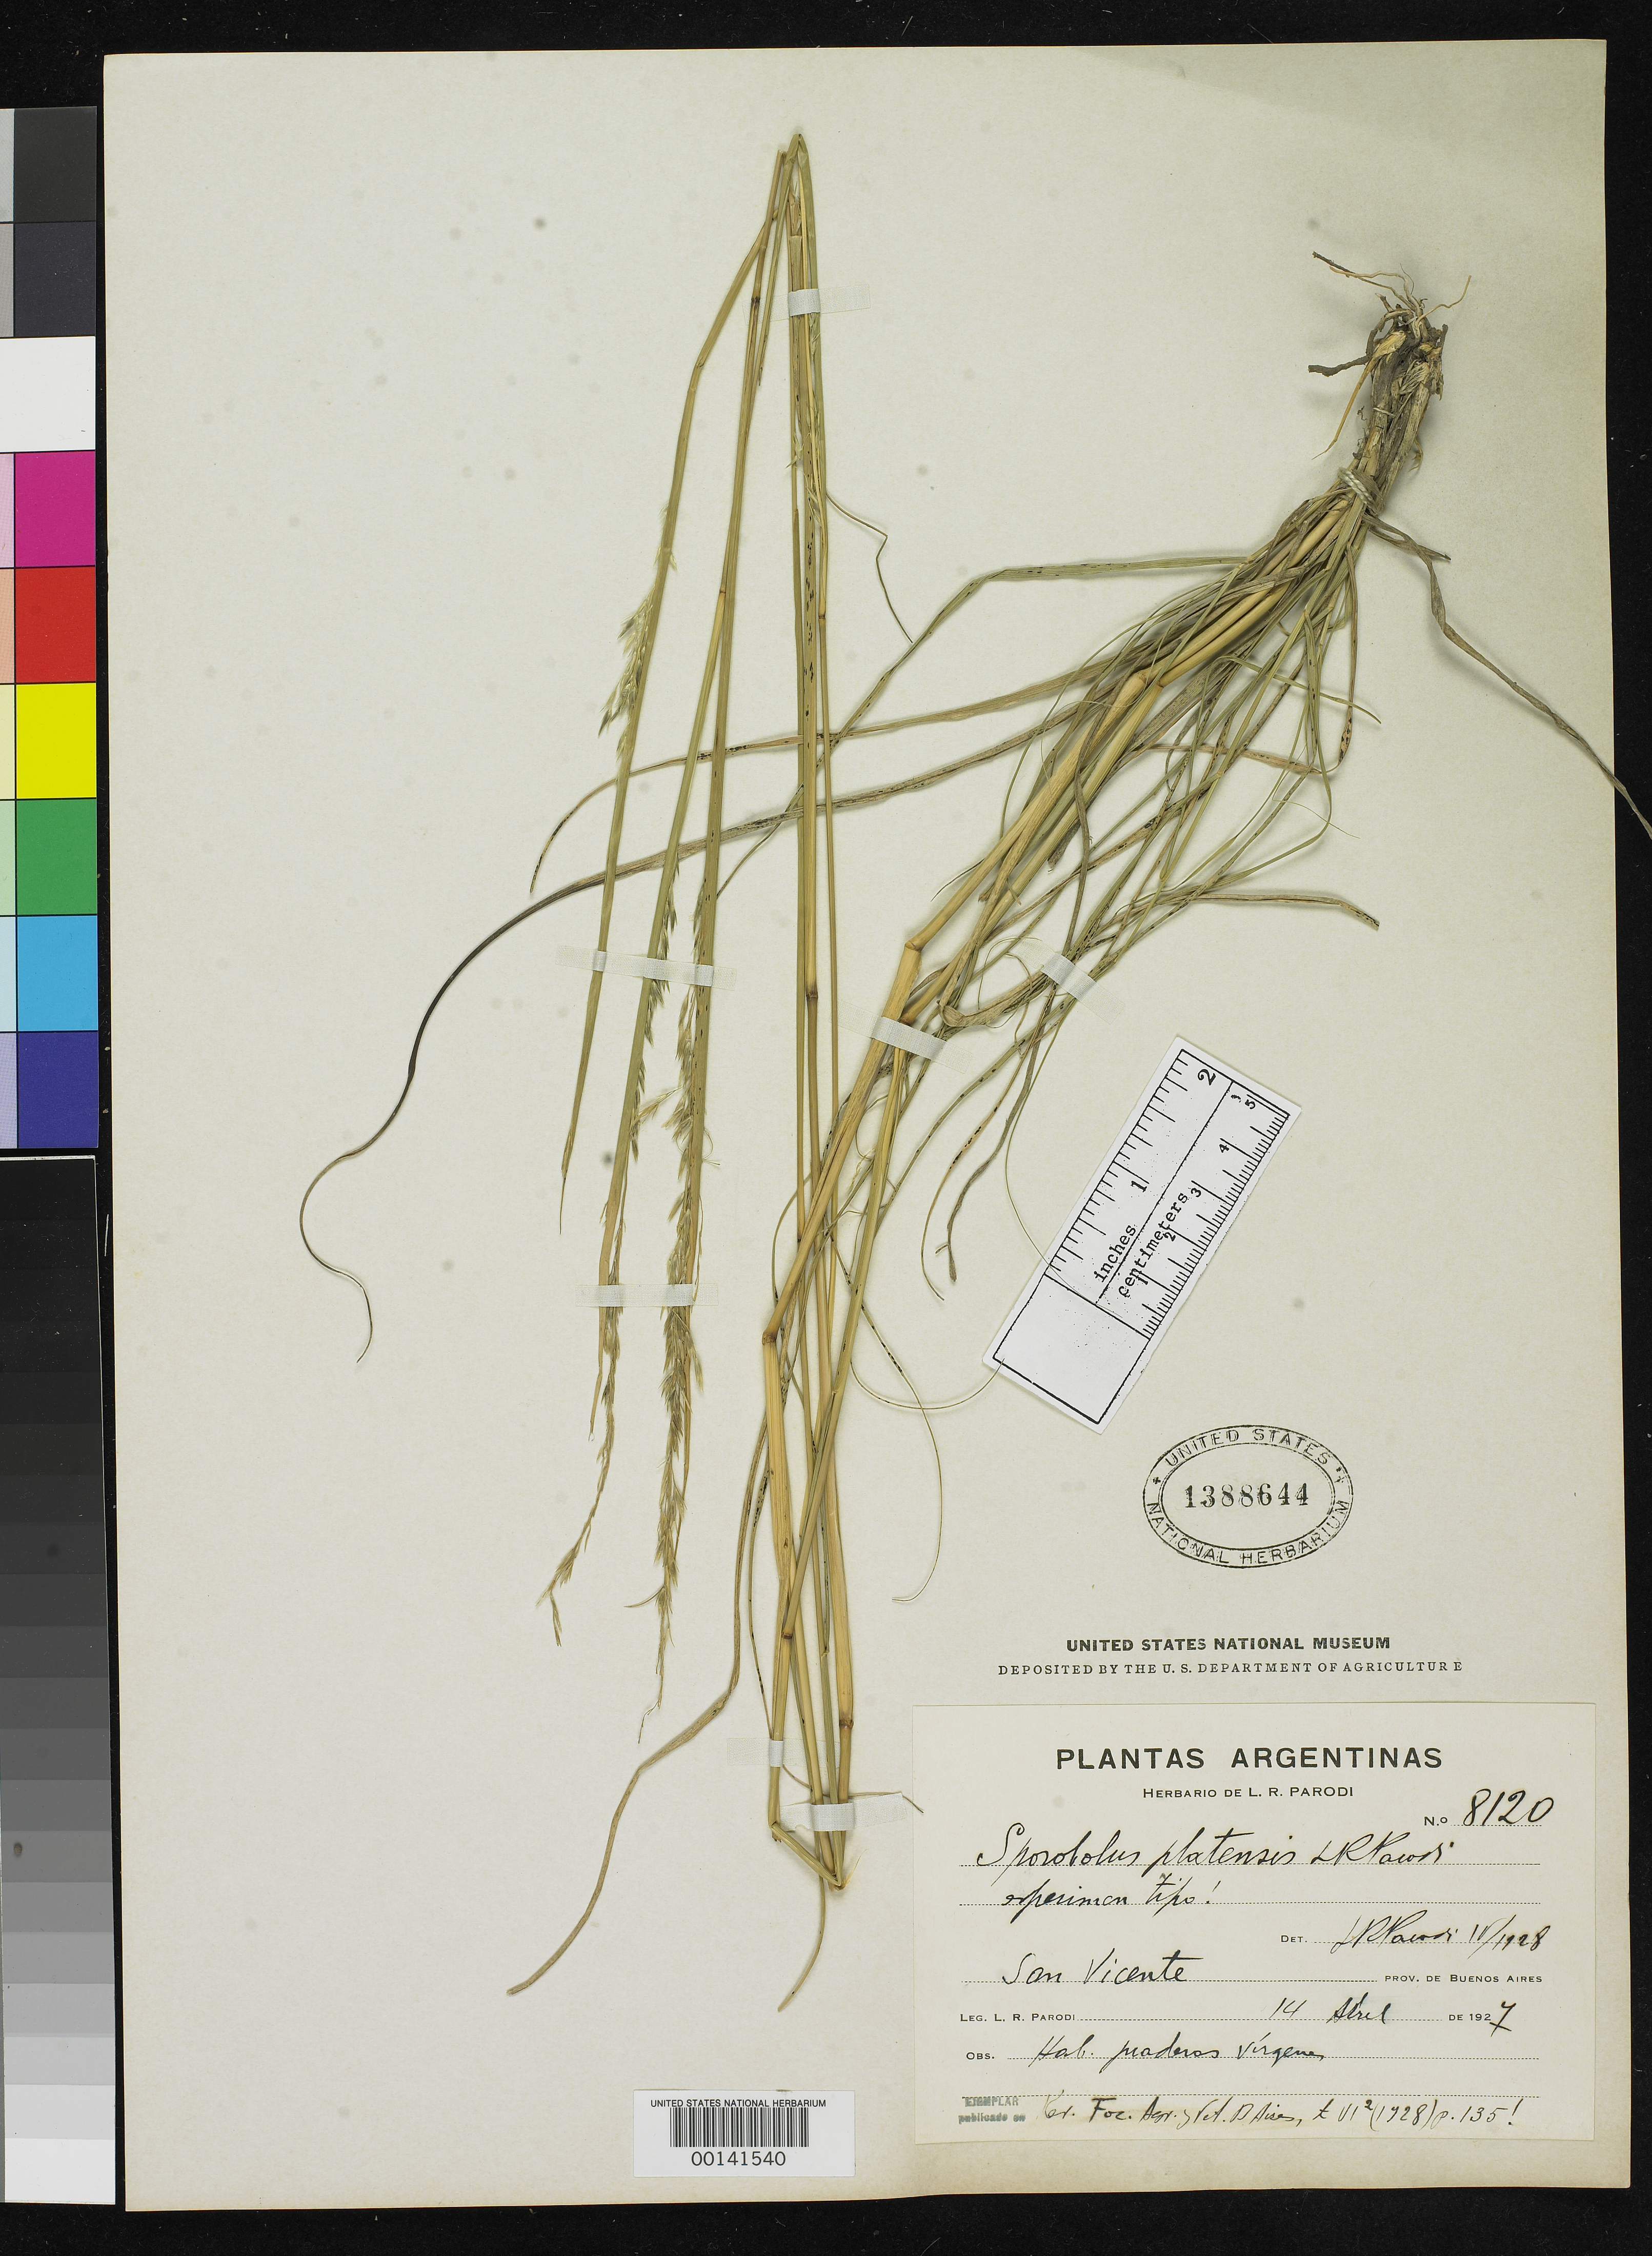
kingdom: Plantae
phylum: Tracheophyta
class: Liliopsida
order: Poales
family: Poaceae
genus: Sporobolus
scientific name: Sporobolus platensis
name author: Parodi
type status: Isotype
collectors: L. R. Parodi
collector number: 8120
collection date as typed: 14 Apr 1927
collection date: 1927-04-14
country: Argentina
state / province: Buenos Aires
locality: San Vicente.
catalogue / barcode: US 1388644